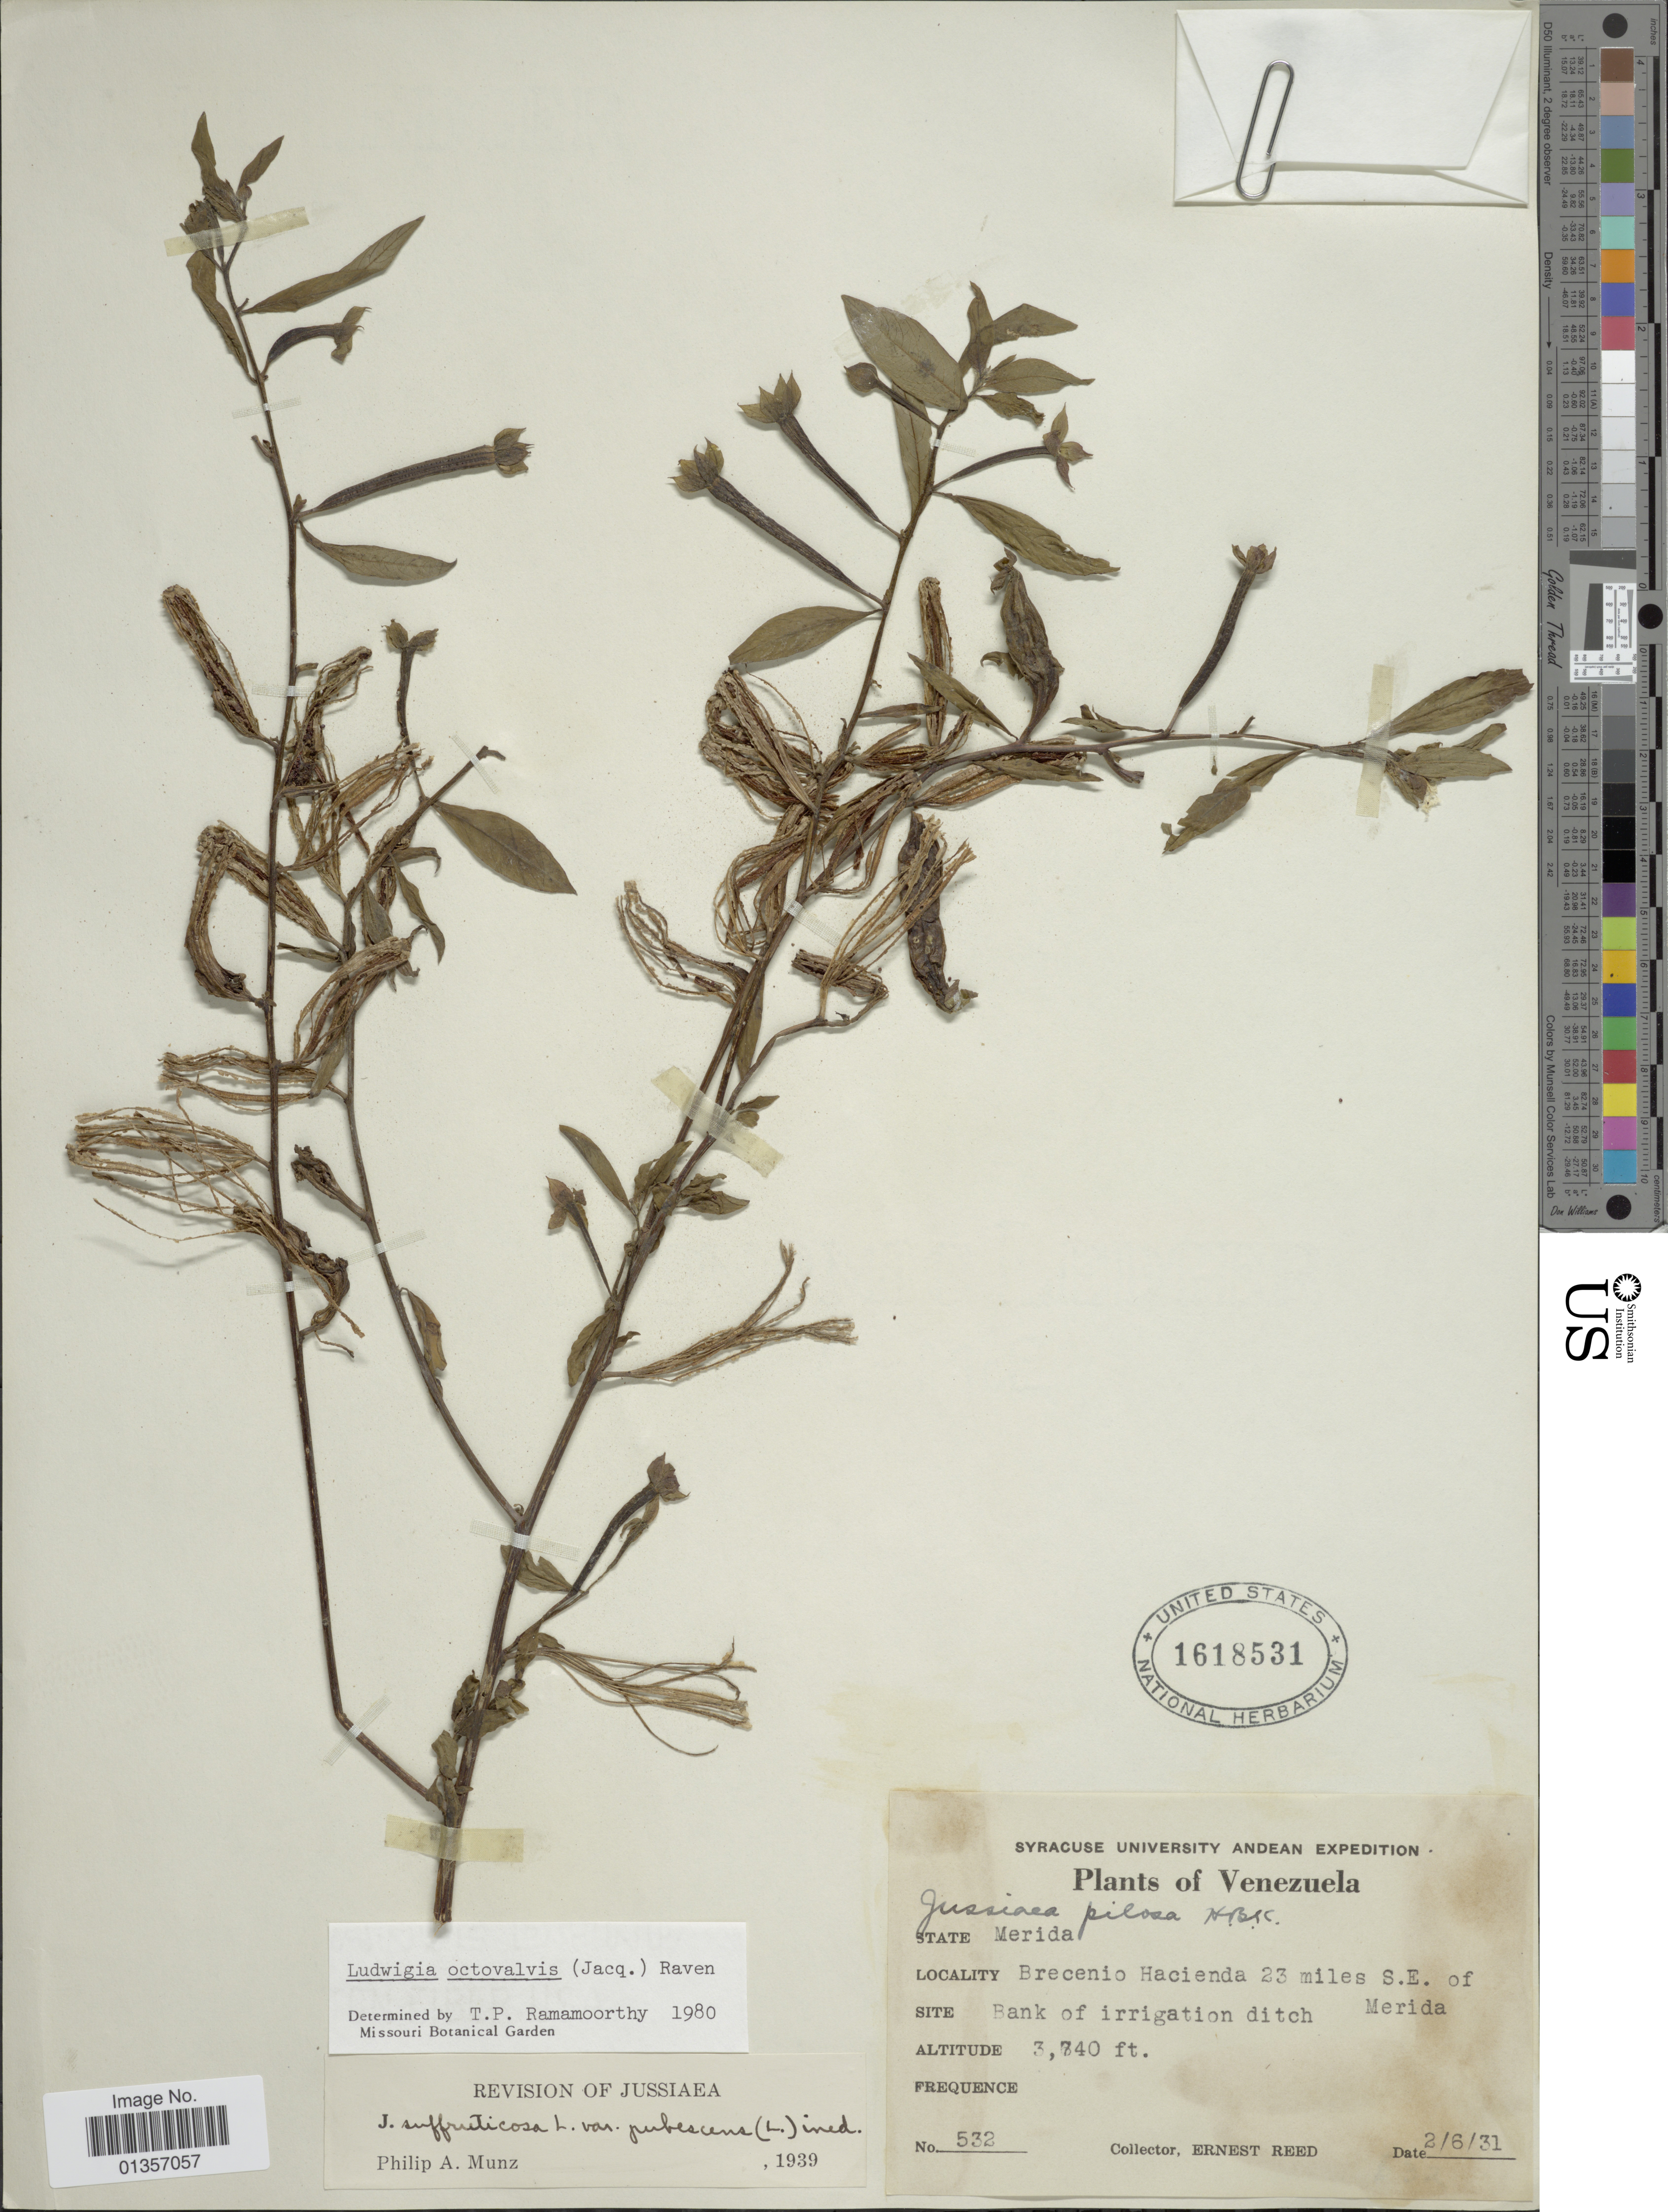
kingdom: Plantae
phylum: Tracheophyta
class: Magnoliopsida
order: Myrtales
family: Onagraceae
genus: Ludwigia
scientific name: Ludwigia octovalvis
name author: (Jacq.) P.H. Raven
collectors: E. Reed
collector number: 532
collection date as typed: Transcribed d/m/y: 2/6/31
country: Venezuela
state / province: Mérida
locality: Brecenio Hacienda 23 miles S.E. of Merida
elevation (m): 1140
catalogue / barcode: US 1618531